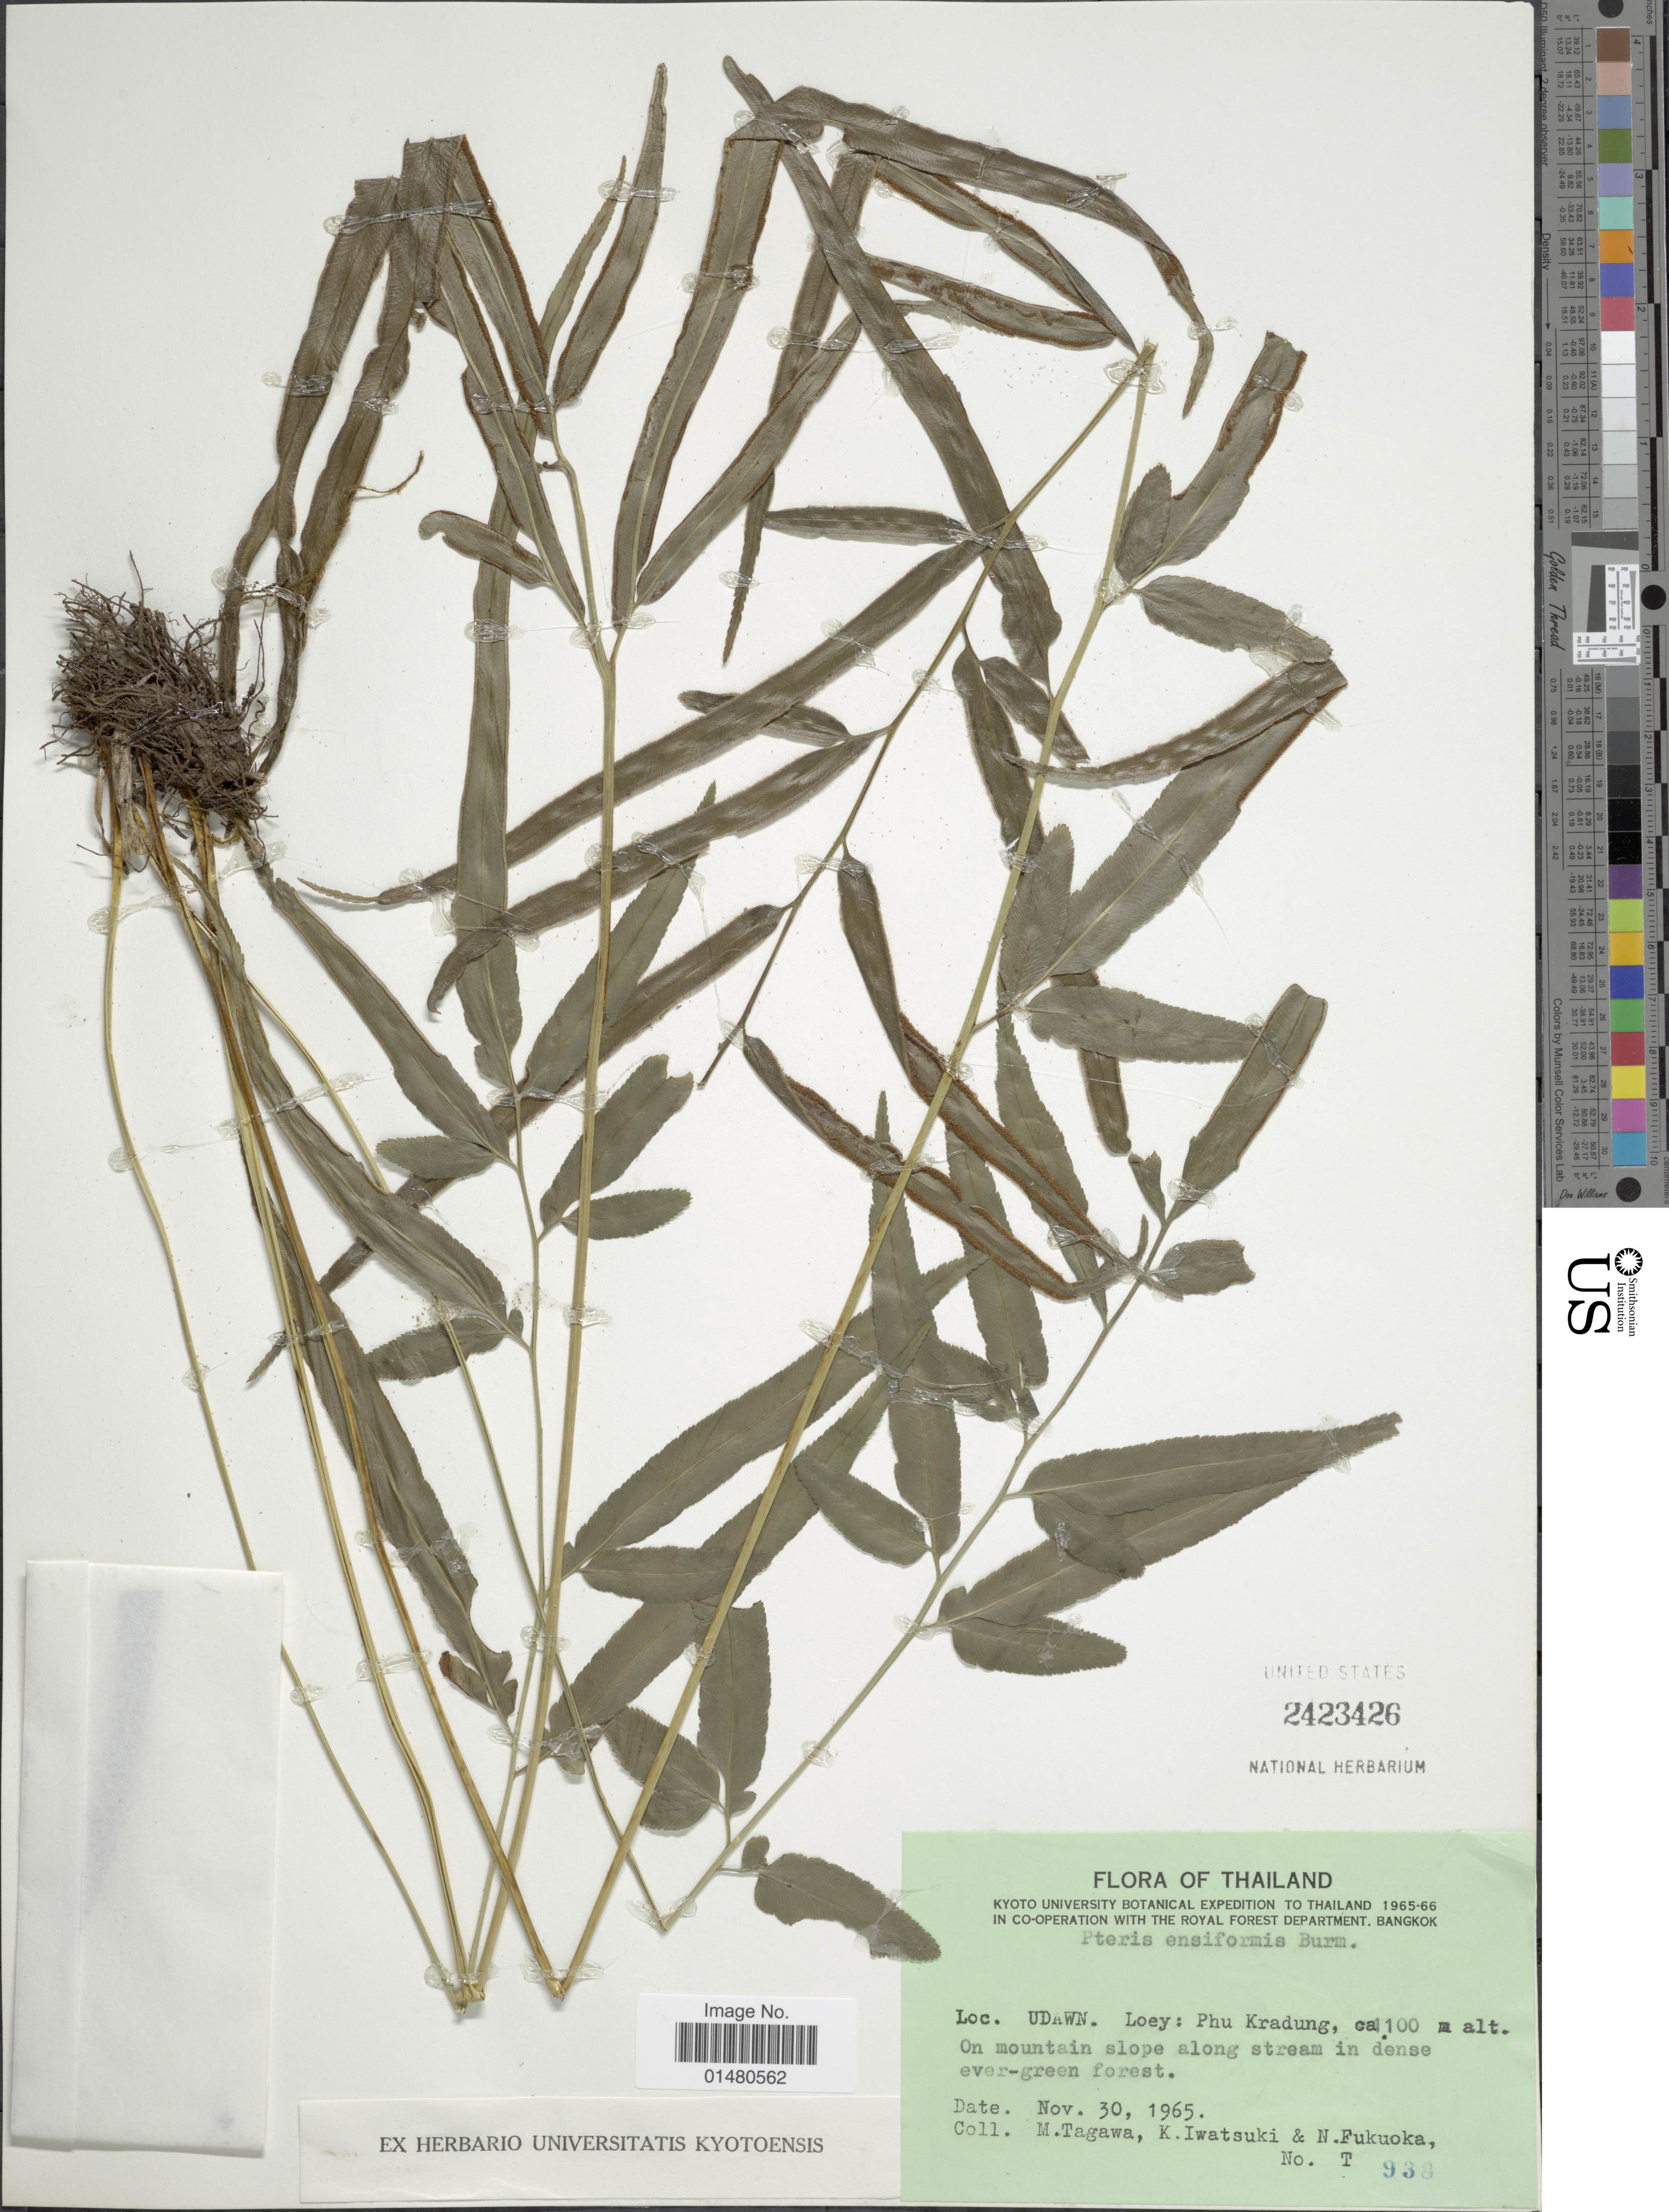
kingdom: Plantae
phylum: Tracheophyta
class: Polypodiopsida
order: Polypodiales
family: Pteridaceae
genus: Pteris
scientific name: Pteris ensiformis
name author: Burm. f.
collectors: M. Tagawa, K. Iwatsuki & N. Fukuoka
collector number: T 938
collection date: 1965-11-30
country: Thailand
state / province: Loei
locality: Udawn. Loey: Phu Kradunng, on mountain slope along stream in dense ever-green forest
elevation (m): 100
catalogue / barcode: US 2423426